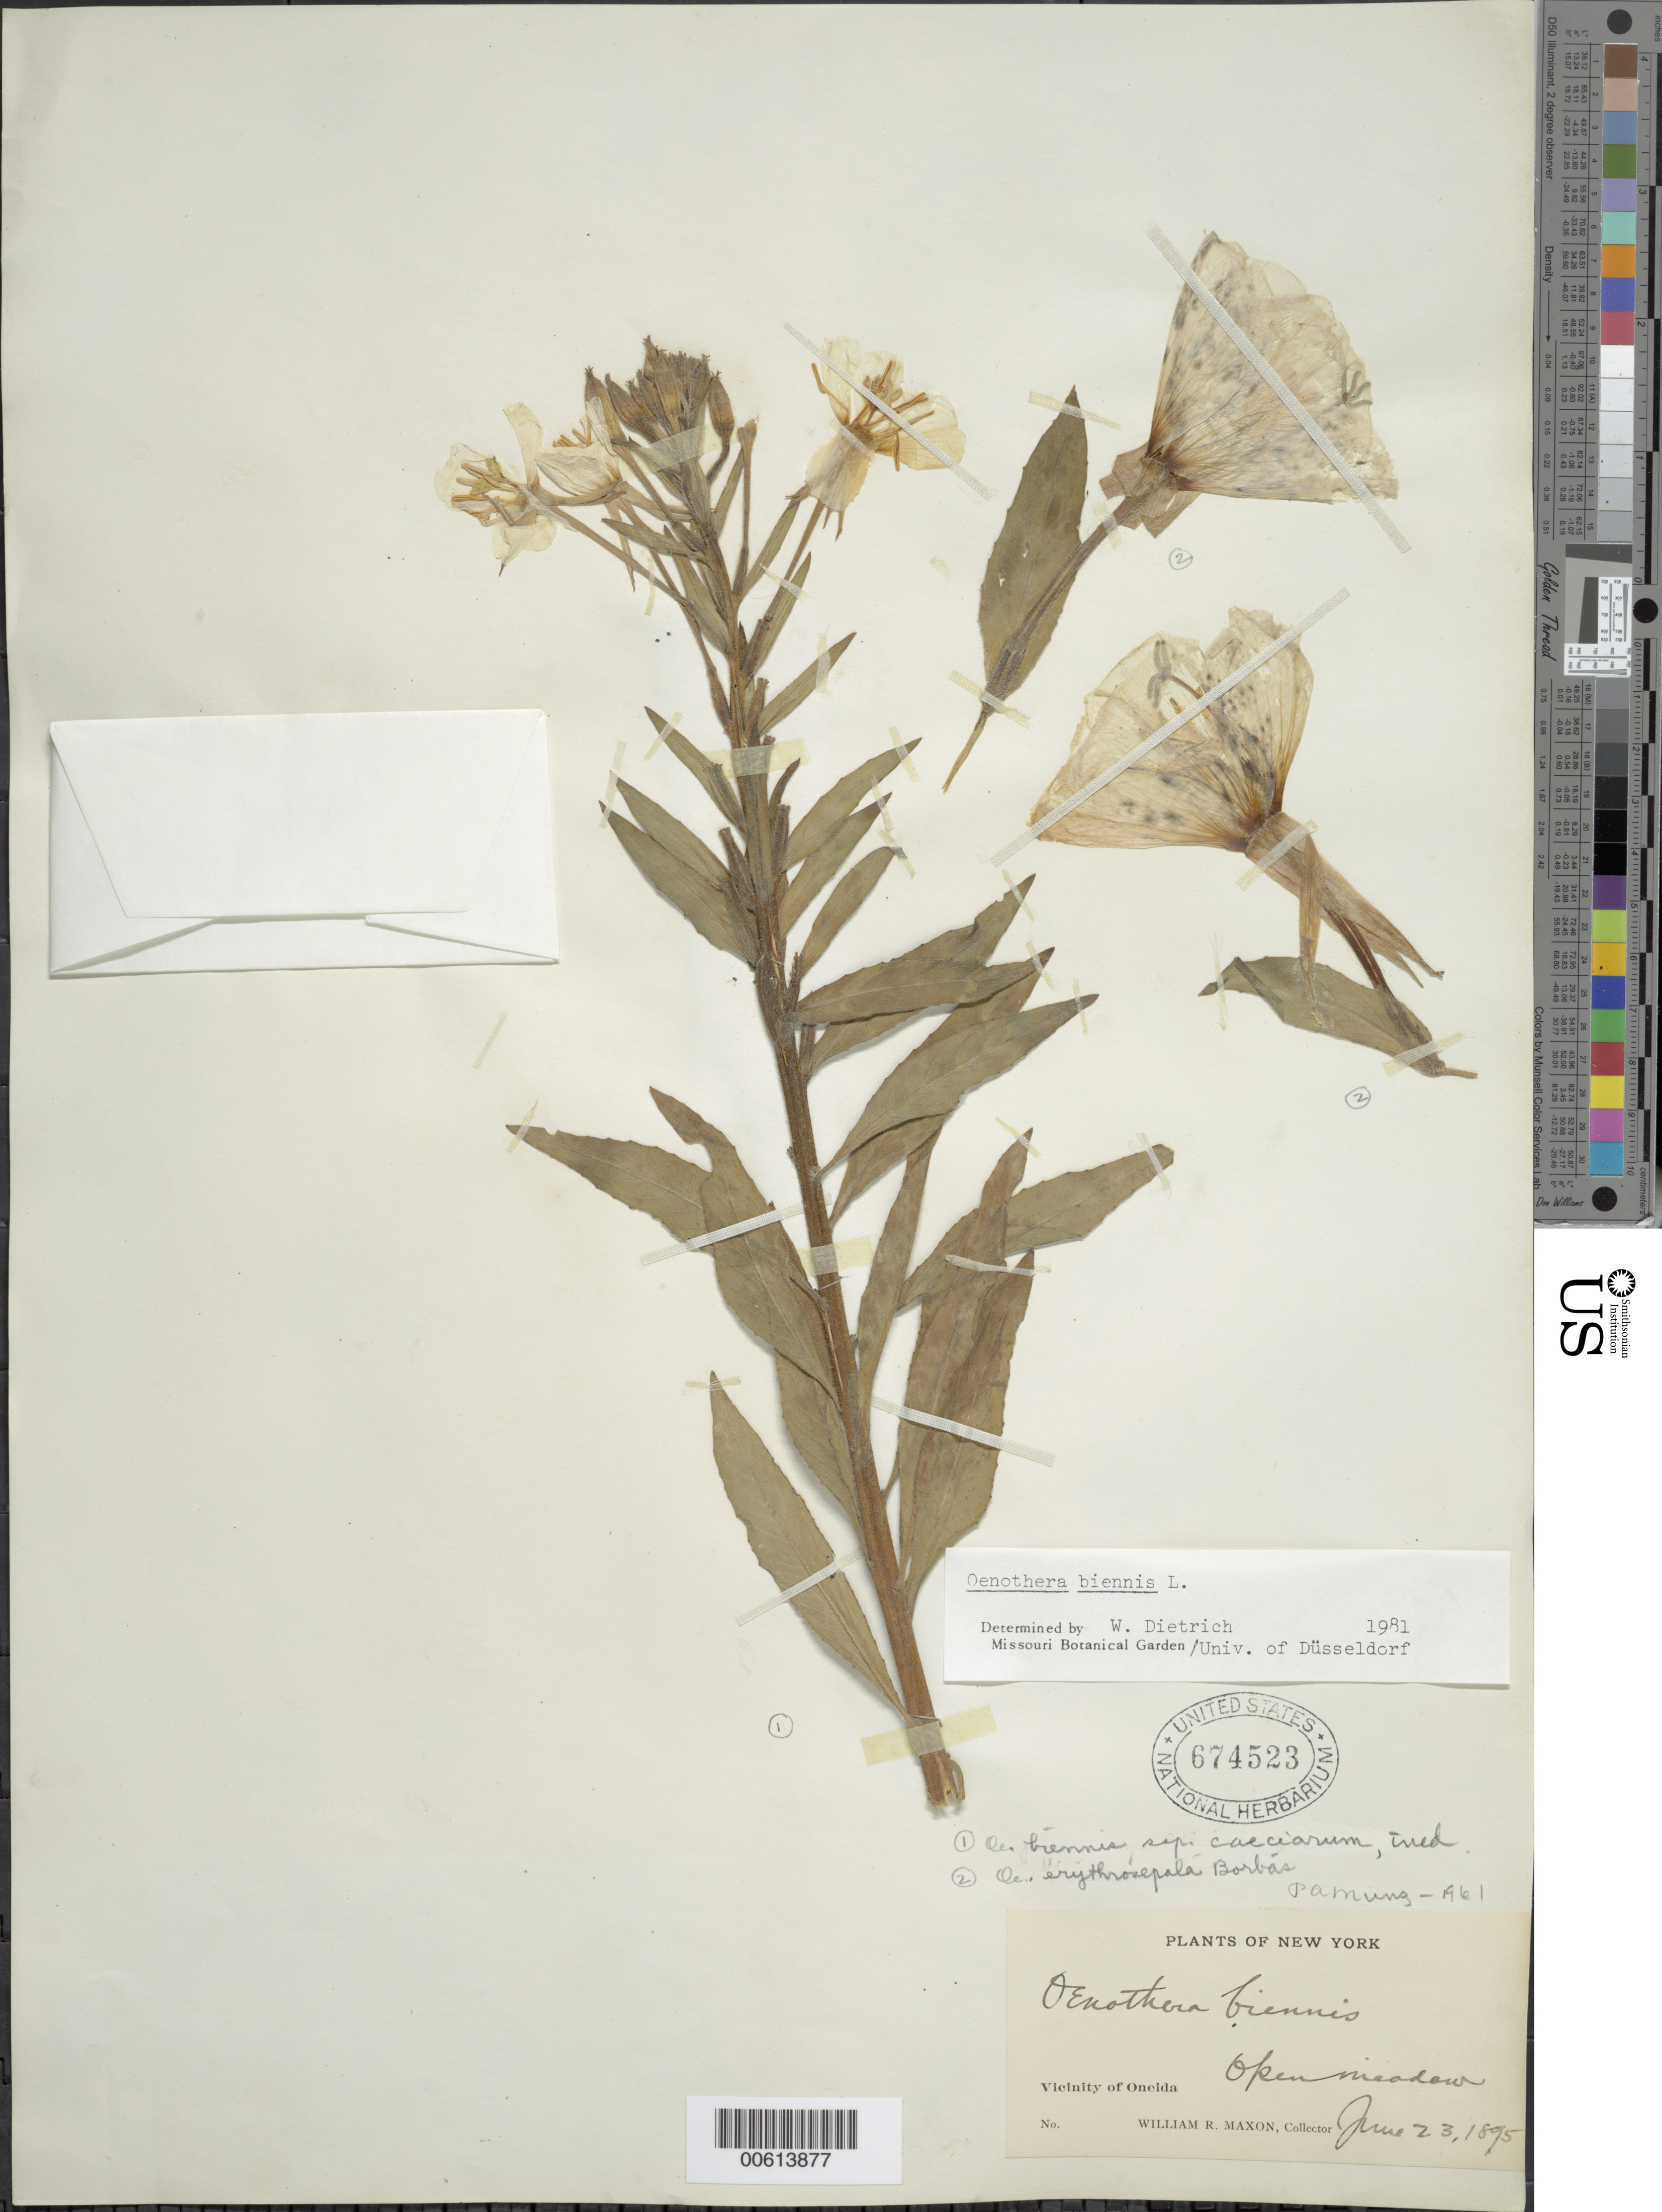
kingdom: Plantae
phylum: Tracheophyta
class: Magnoliopsida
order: Myrtales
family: Onagraceae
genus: Oenothera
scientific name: Oenothera biennis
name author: L.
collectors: W. R. Maxon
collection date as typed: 23 Jun 1895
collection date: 1895-06-23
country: United States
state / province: New York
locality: Oneida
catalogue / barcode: US 674523